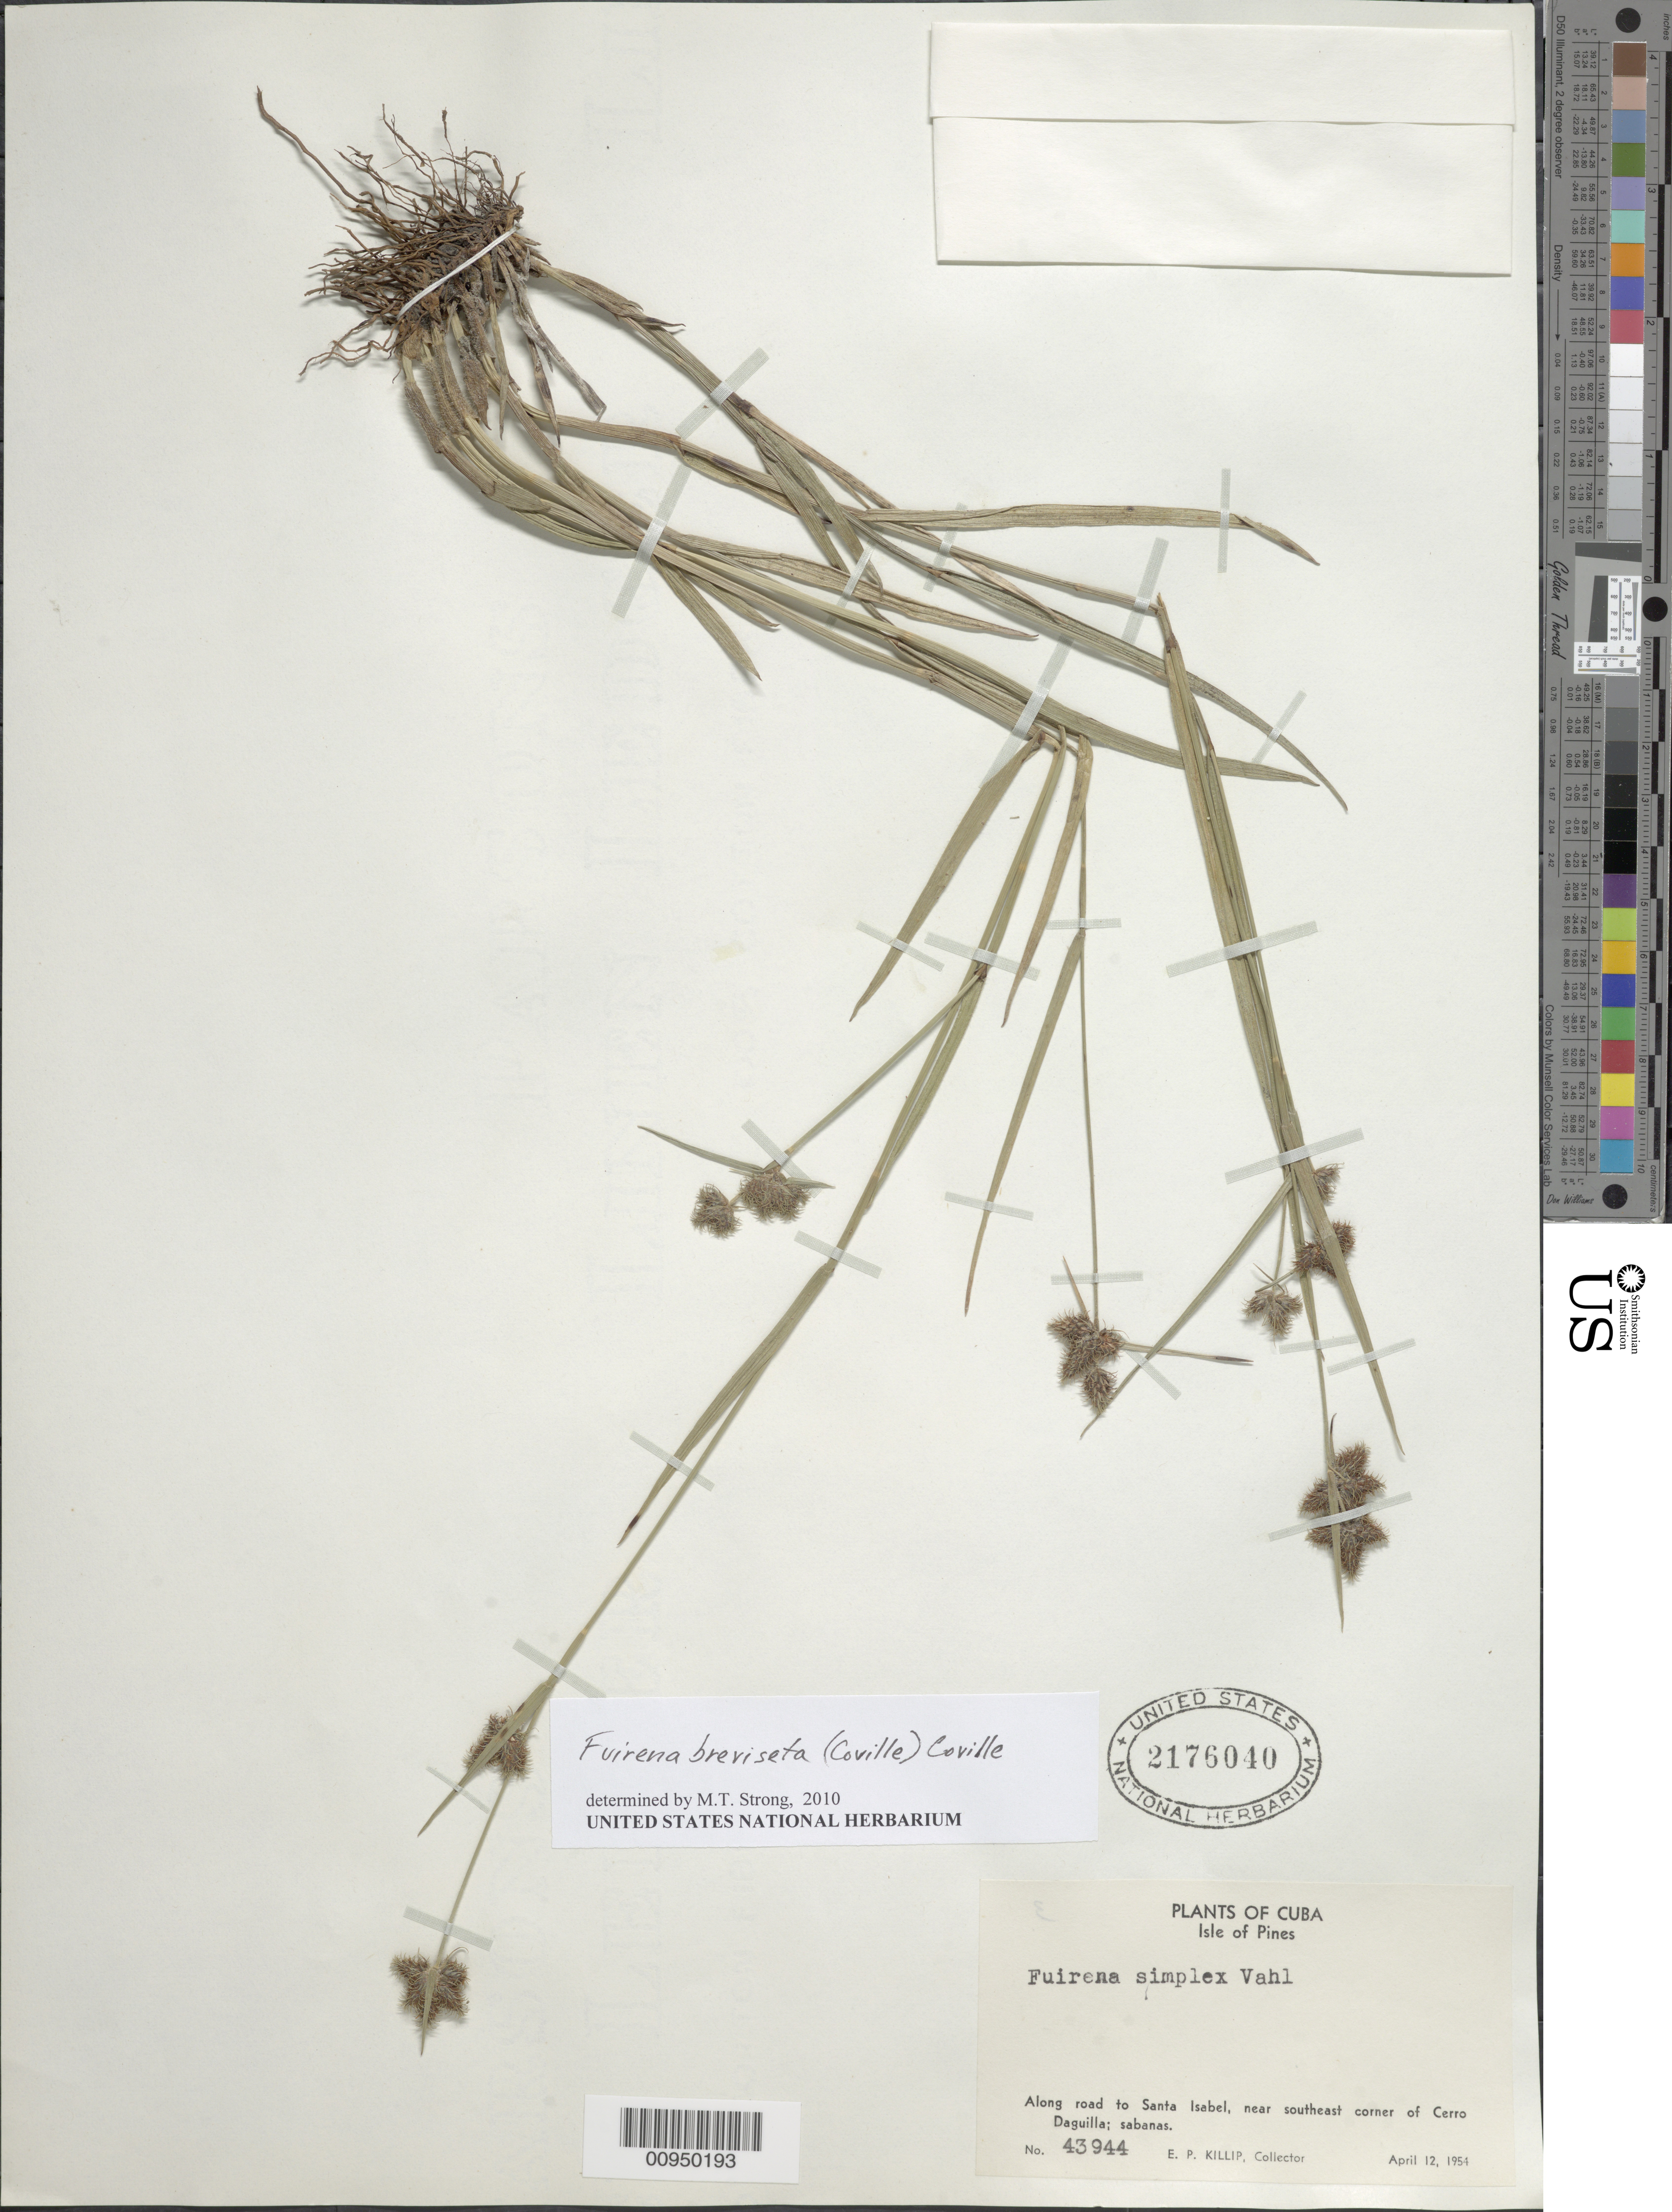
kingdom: Plantae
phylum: Tracheophyta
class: Liliopsida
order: Poales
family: Cyperaceae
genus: Fuirena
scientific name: Fuirena breviseta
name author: (Coville) Coville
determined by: Strong, M. T., (US), Smithsonian Institution - National Museum of Natural History (UNITED STATES)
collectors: E. P. Killip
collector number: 43944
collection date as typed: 12 Apr 1954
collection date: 1954-04-12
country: Cuba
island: Isla de la Juventud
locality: Sabanas along road to Santa Isabel, near southeast corner of Cerro Daquilla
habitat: Sabanas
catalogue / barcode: US 2176040